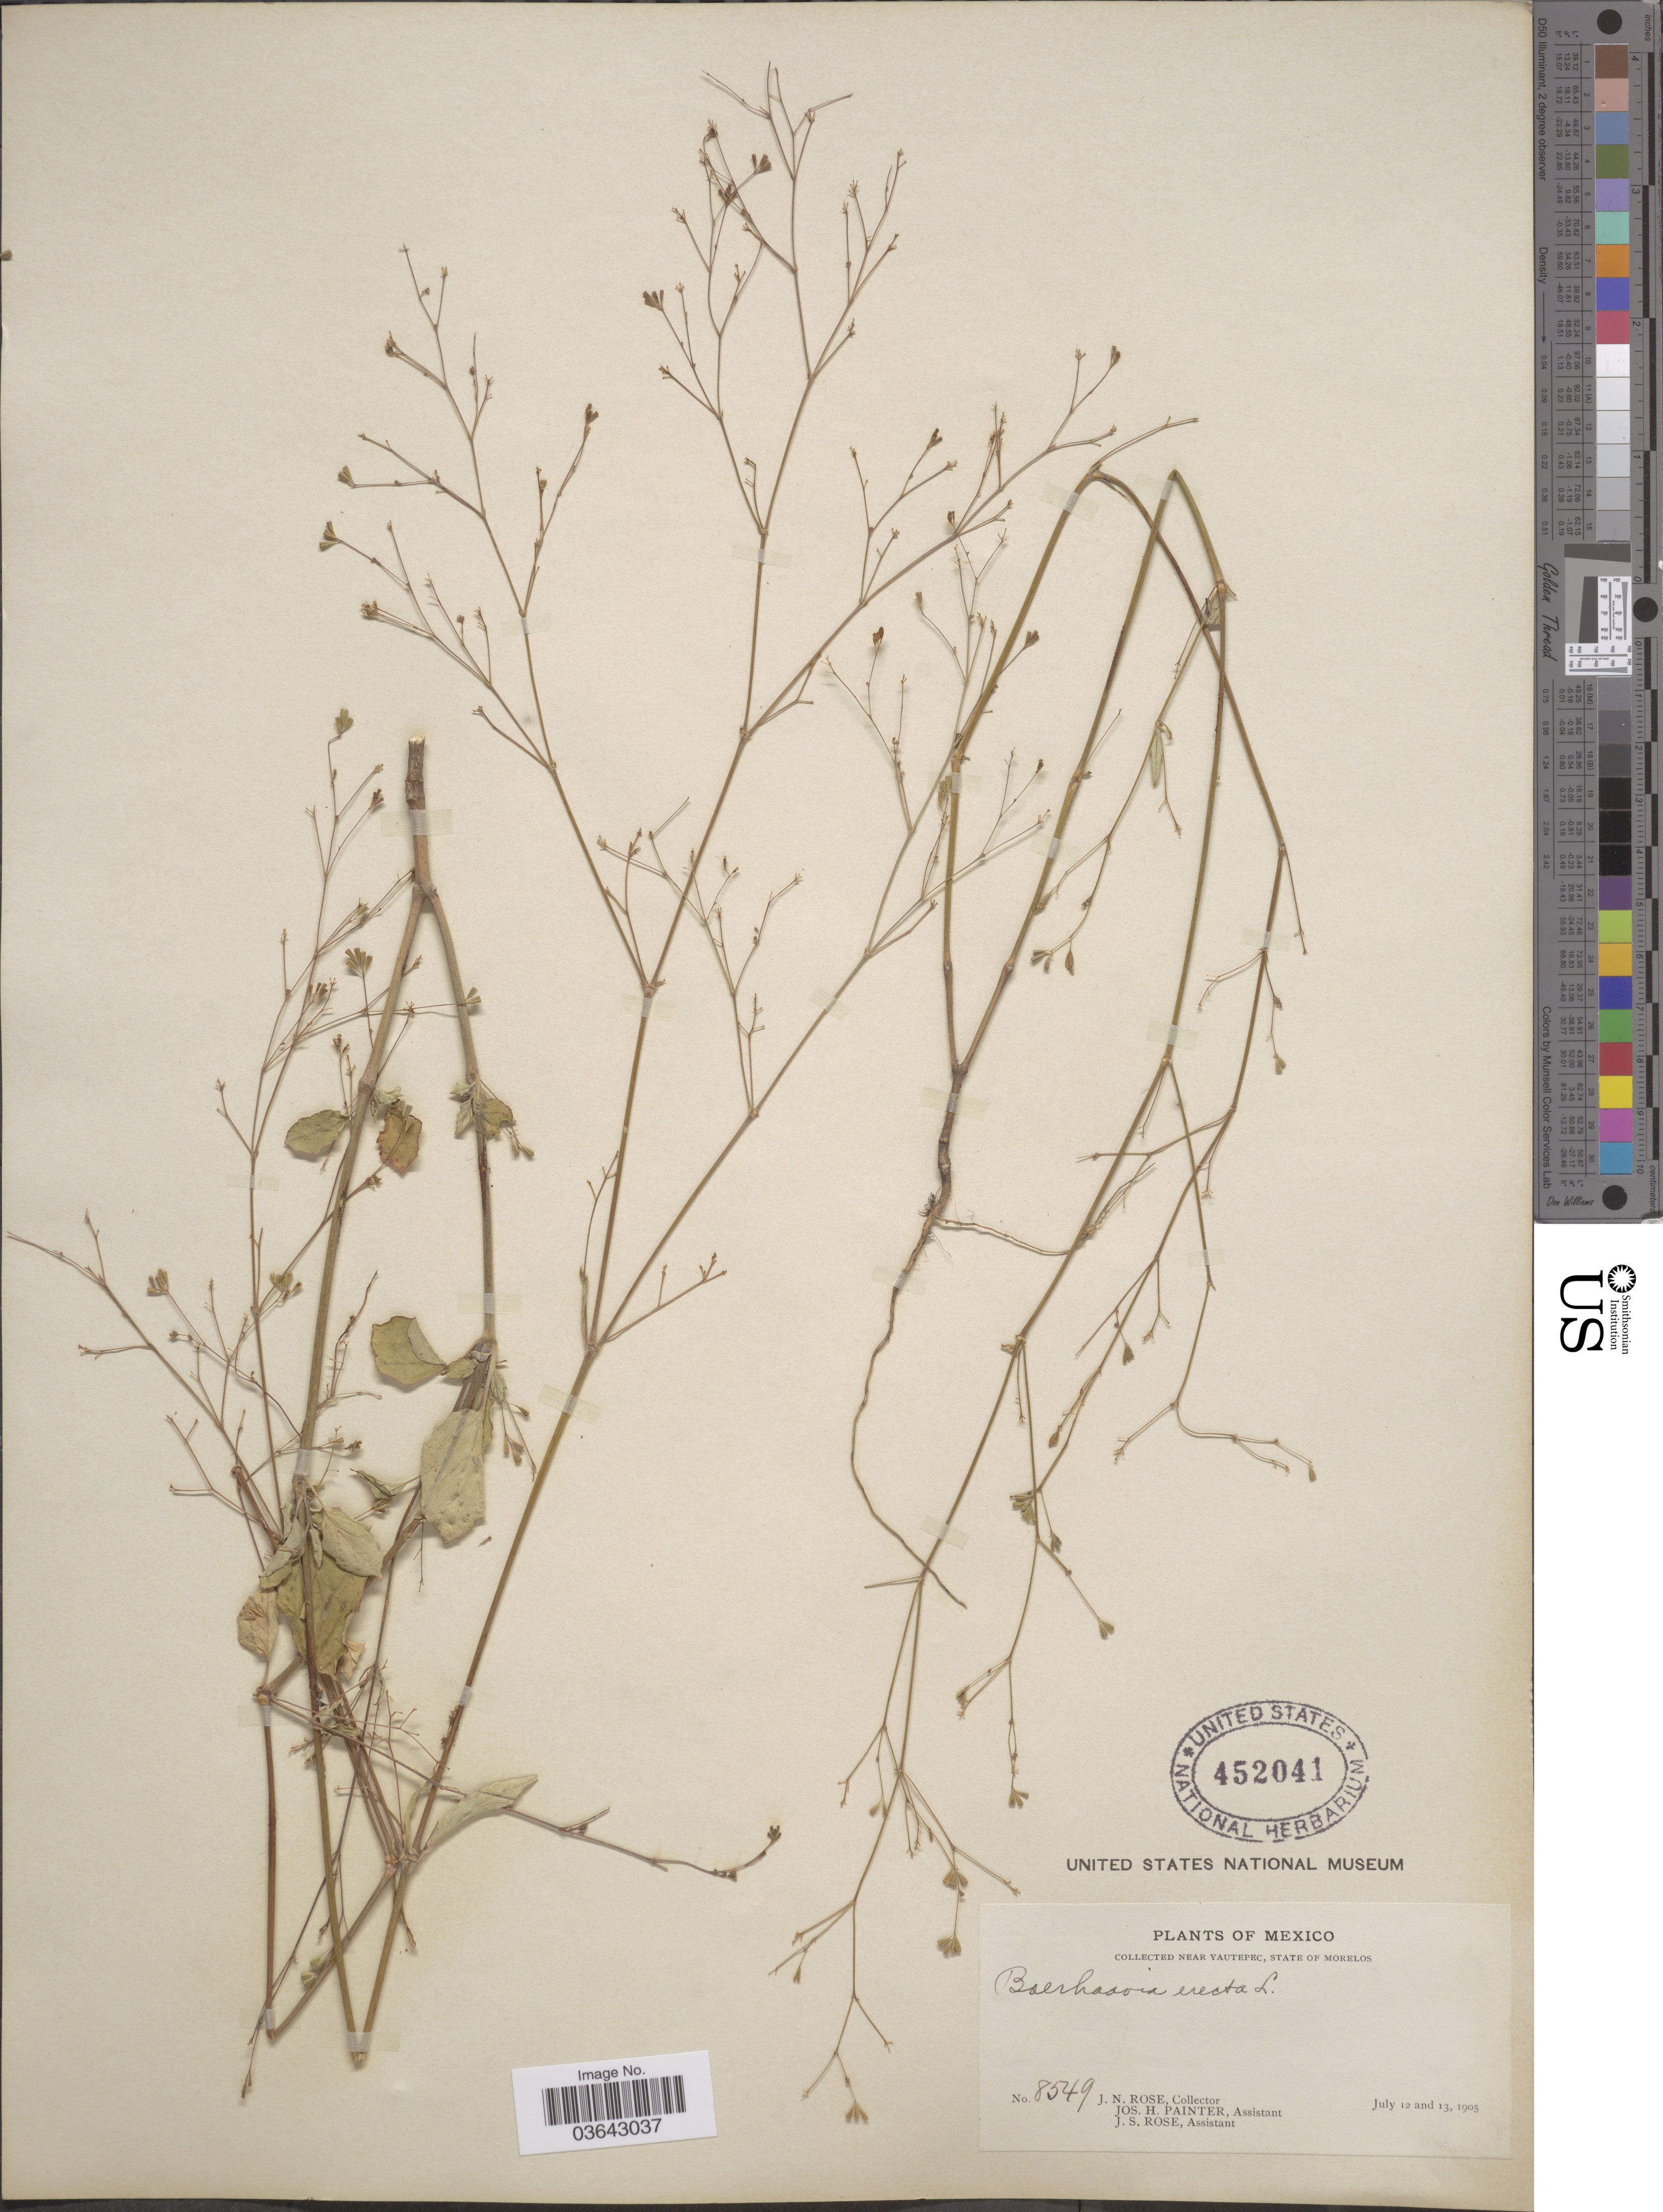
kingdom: Plantae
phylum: Tracheophyta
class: Magnoliopsida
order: Caryophyllales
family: Nyctaginaceae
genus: Boerhavia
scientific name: Boerhavia erecta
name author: L.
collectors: J. N. Rose, J. H. Painter & J. S. Rose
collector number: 8549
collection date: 1905-07-12/1905-07-13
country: Mexico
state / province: Morelos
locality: Near Yautepec.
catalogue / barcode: US 452041